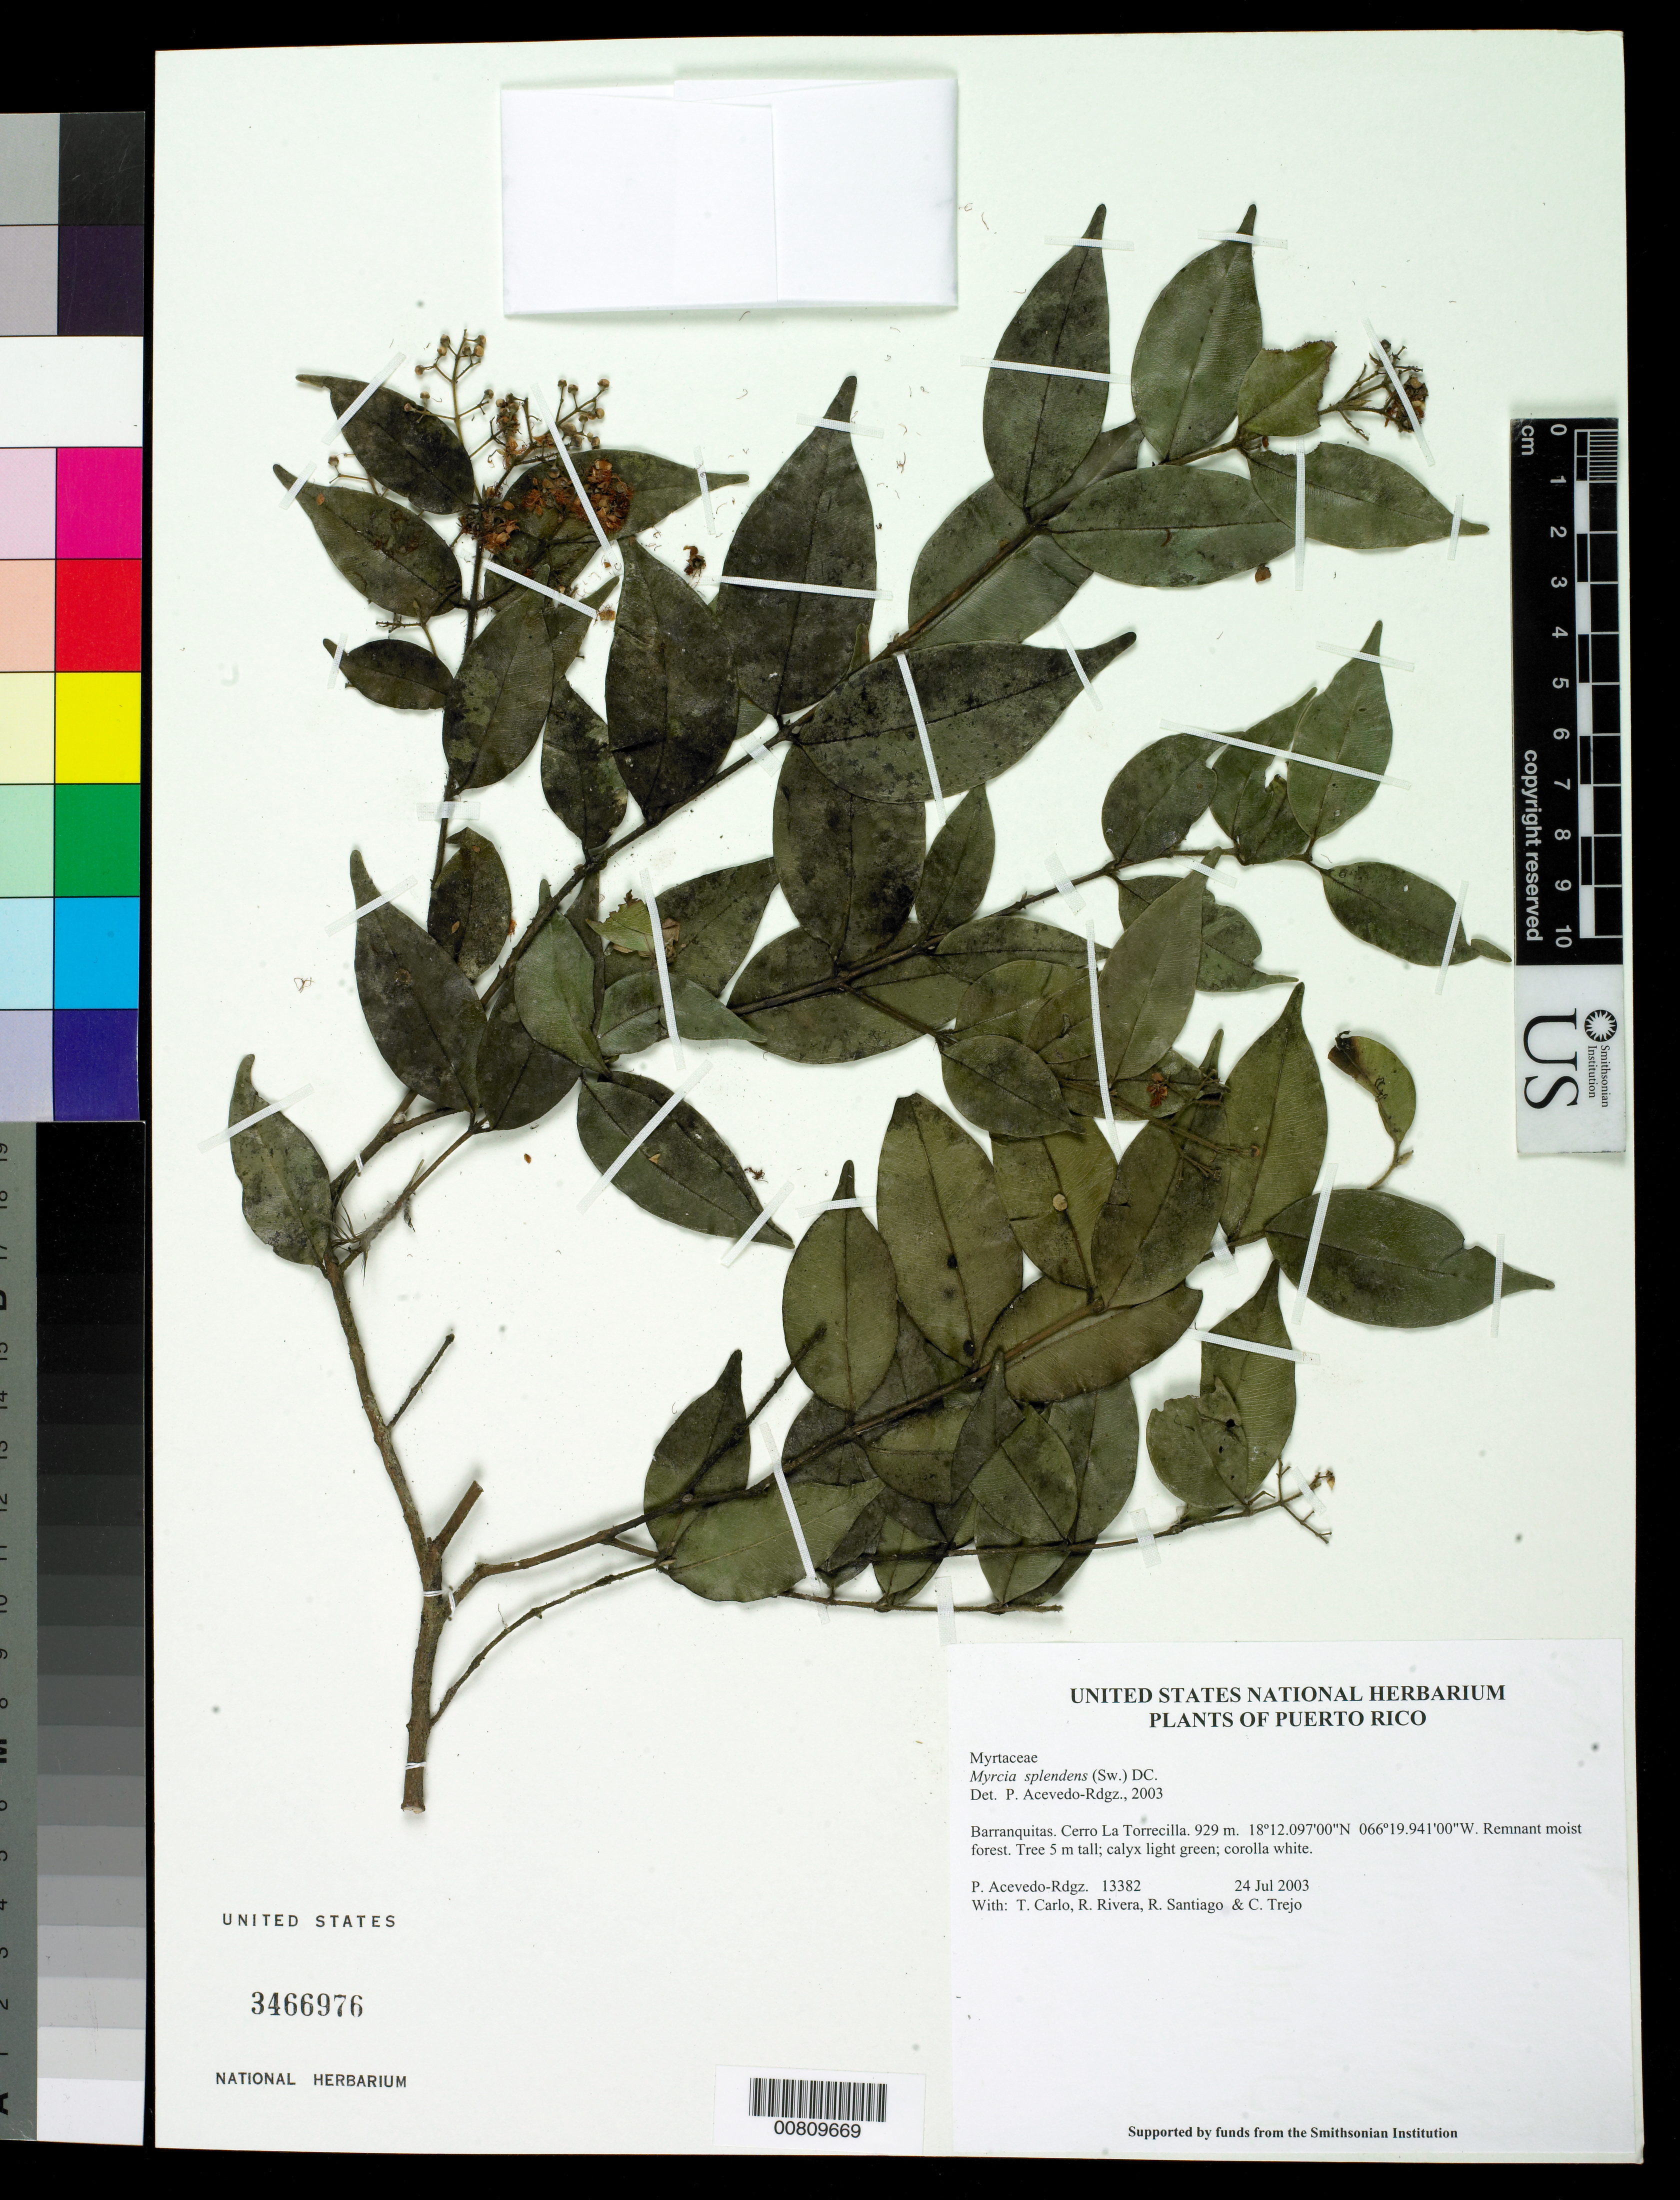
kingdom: Plantae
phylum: Tracheophyta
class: Magnoliopsida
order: Myrtales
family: Myrtaceae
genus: Myrcia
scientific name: Myrcia splendens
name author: (Sw.) DC.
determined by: Acevedo-Rodríguez, P., (BOT), Smithsonian Institution - National Museum of Natural History (UNITED STATES)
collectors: P. Acevedo-Rodr., T. Carlo, R. Rivera, R. Santiago & C. Trejo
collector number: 13382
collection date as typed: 24 Jul 2003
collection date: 2003-07-24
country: Puerto Rico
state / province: Barranquitas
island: Puerto Rico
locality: Barranquitas. Cerro La Torrecilla.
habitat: Remnant moist forest.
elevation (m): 929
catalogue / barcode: US 3466976